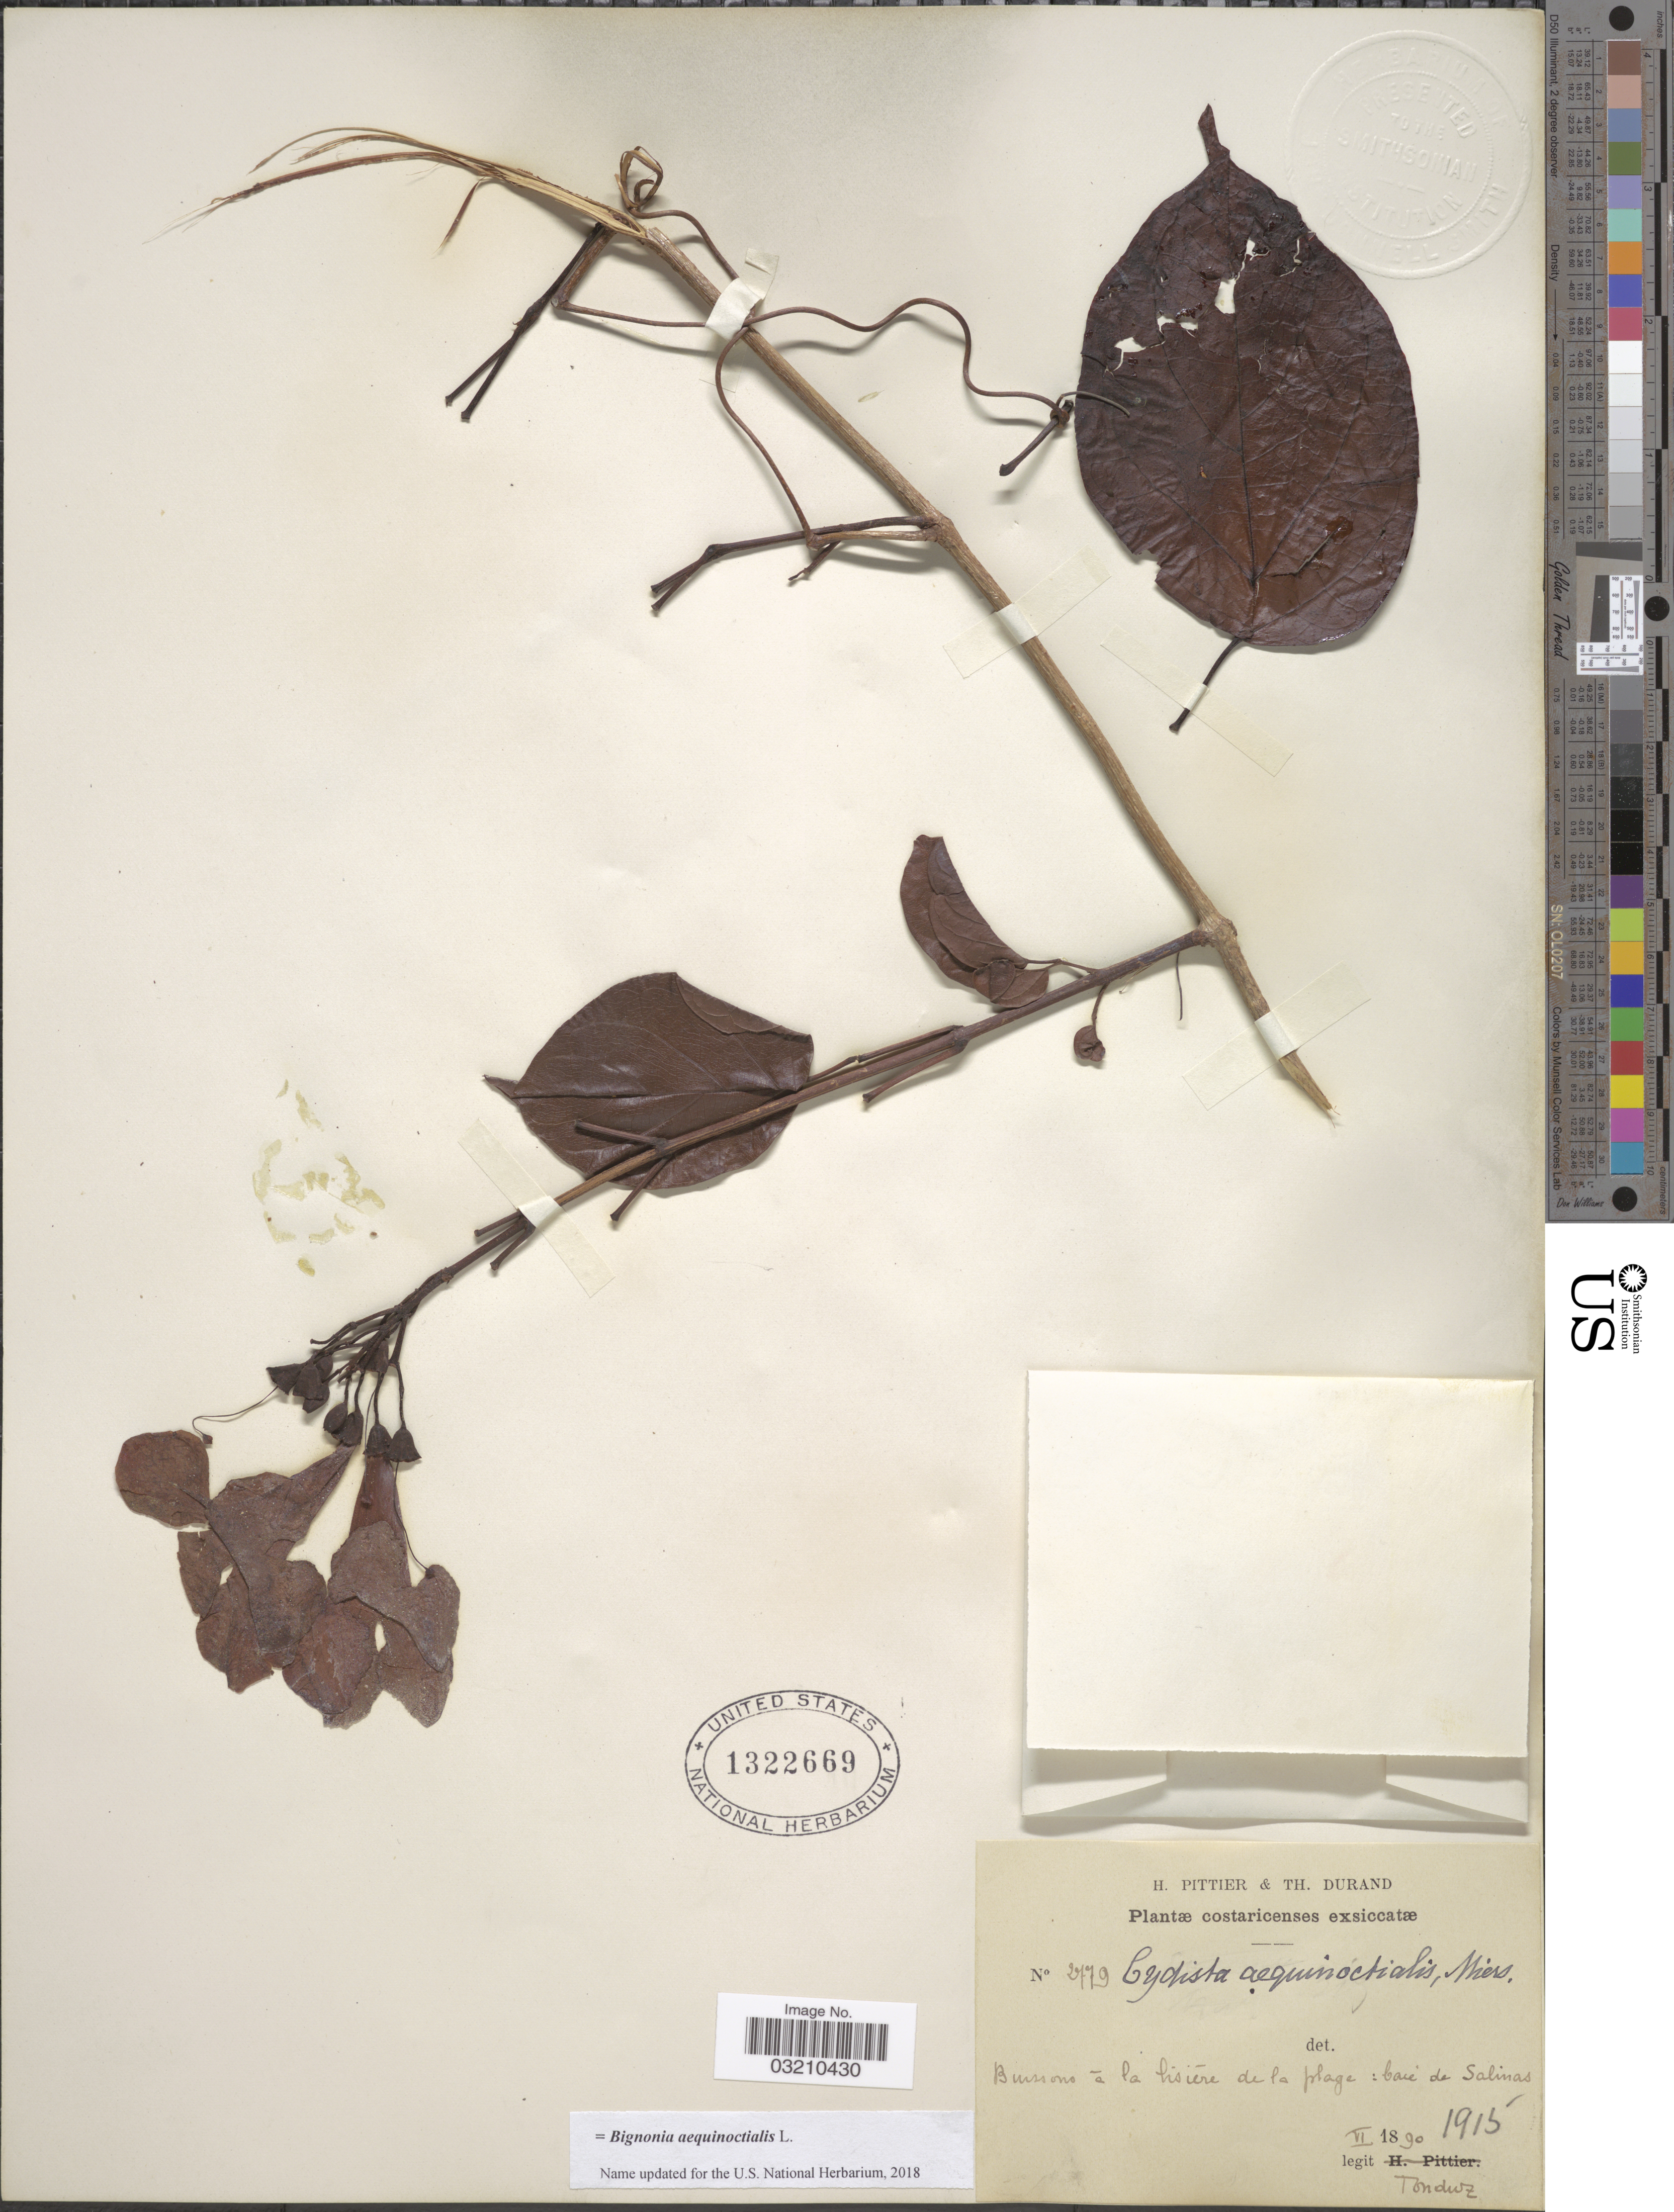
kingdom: Plantae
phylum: Tracheophyta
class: Magnoliopsida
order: Lamiales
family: Bignoniaceae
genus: Bignonia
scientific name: Bignonia aequinoctialis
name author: L.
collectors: Tonduz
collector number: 2779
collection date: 1890-06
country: Puerto Rico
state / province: Salinas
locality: Buissons á la lisiére de la plage: baie de Salinas.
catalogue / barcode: US 1322669